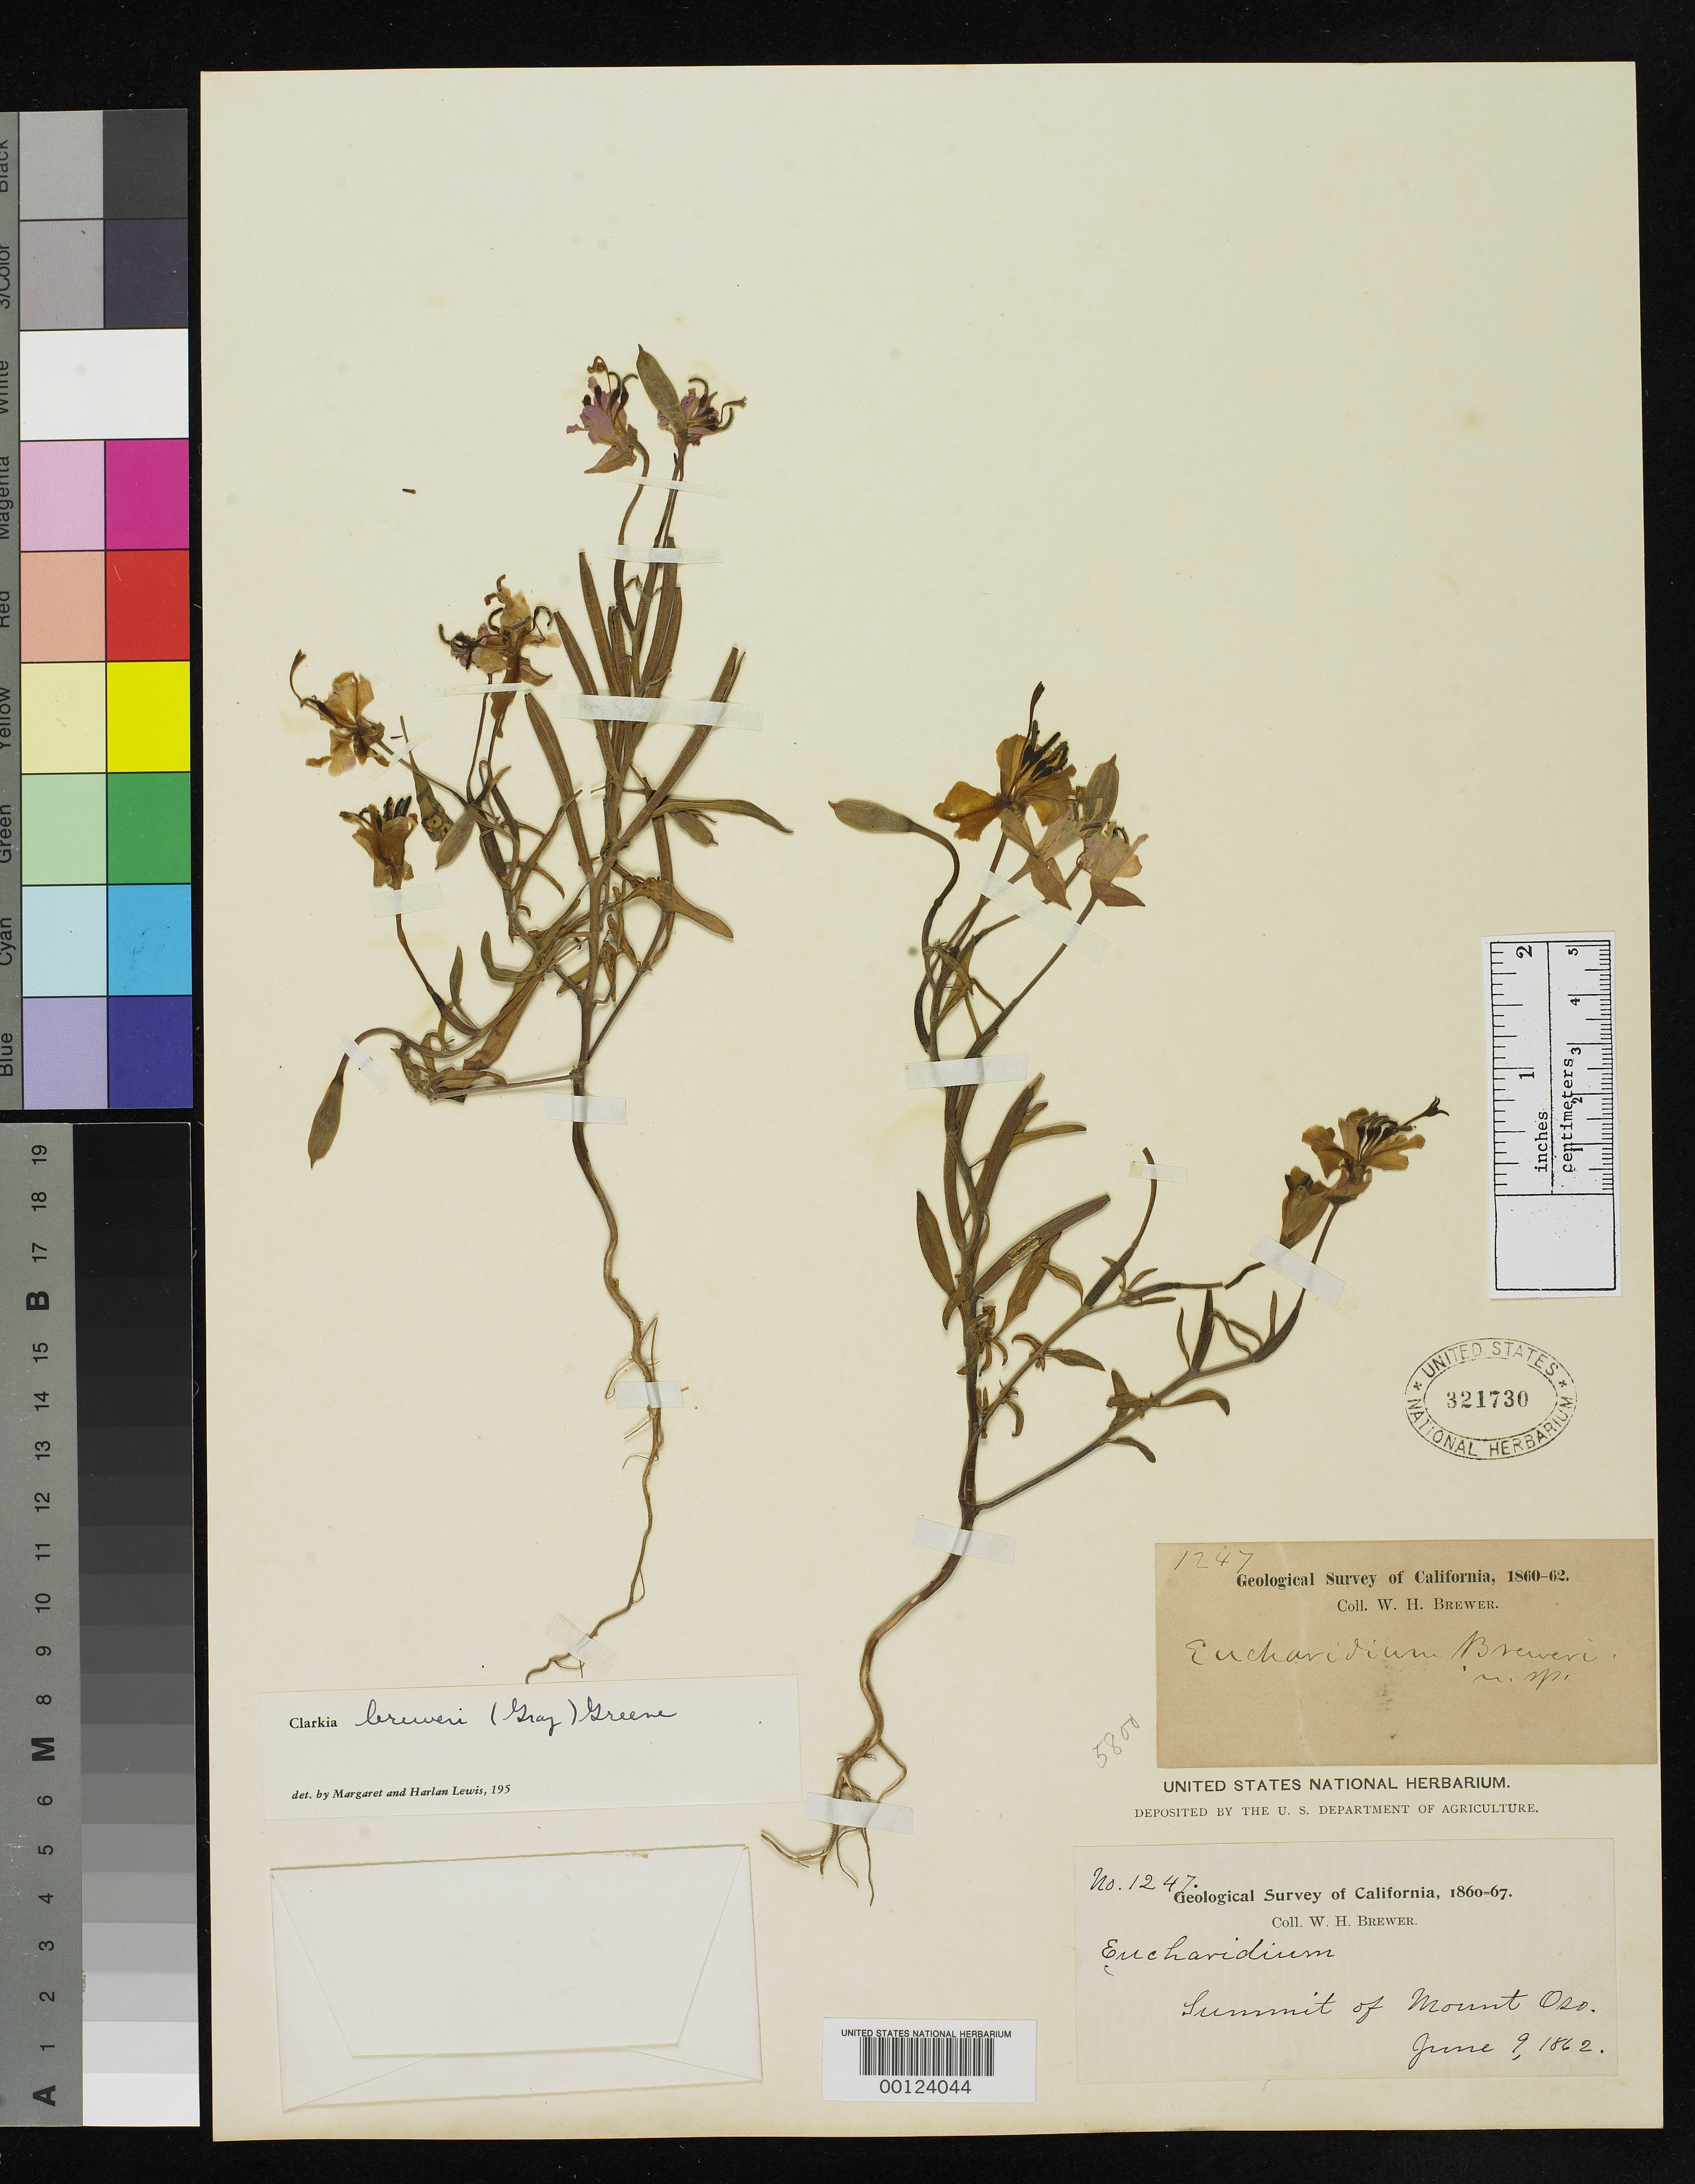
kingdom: Plantae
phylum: Tracheophyta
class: Magnoliopsida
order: Myrtales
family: Onagraceae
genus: Eucharidium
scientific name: Eucharidium breweri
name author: A. Gray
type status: Type Collection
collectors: W. H. Brewer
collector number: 1247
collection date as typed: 09 Jun 1862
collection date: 1862-06-09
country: United States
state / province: California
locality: Summit of Mt. Oso.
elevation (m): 975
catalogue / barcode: US 321730